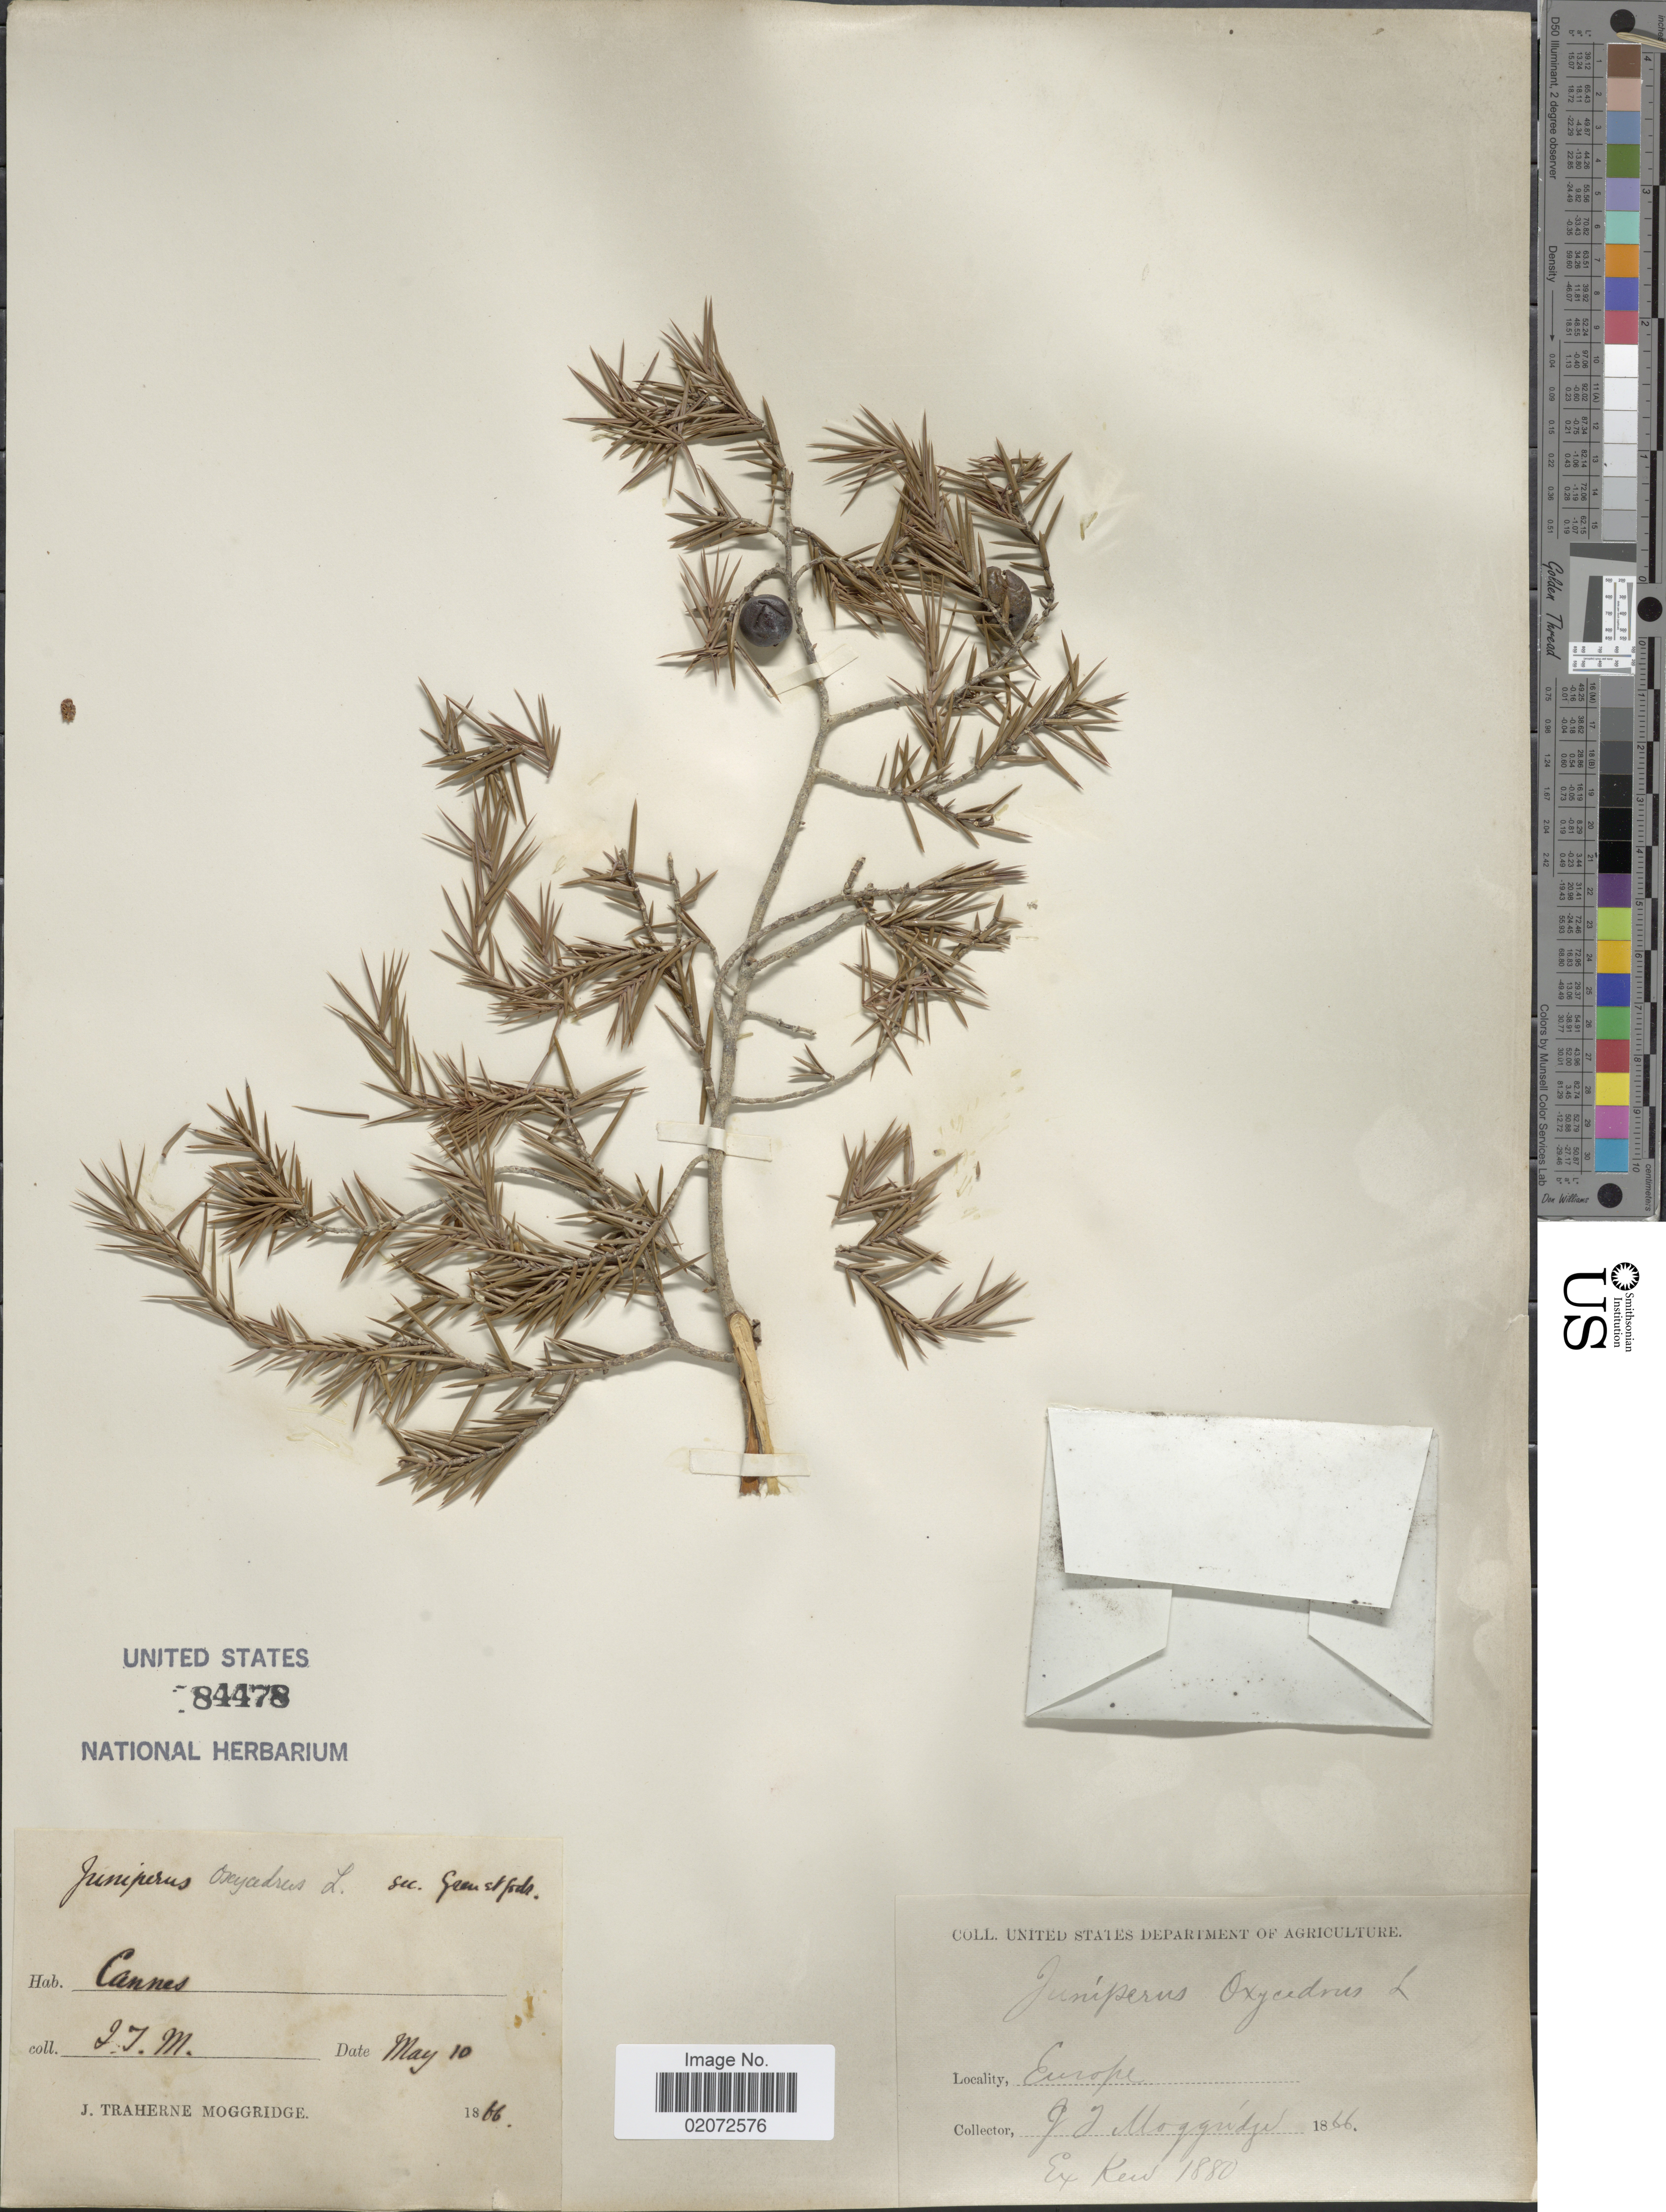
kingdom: Plantae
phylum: Tracheophyta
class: Pinopsida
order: Pinales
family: Cupressaceae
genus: Juniperus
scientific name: Juniperus oxycedrus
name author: L.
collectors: J. T. Moggridge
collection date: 1866-05-10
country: France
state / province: Provence-Alpes-Côte d'Azur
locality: Europe. Cannes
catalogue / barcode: US 84478